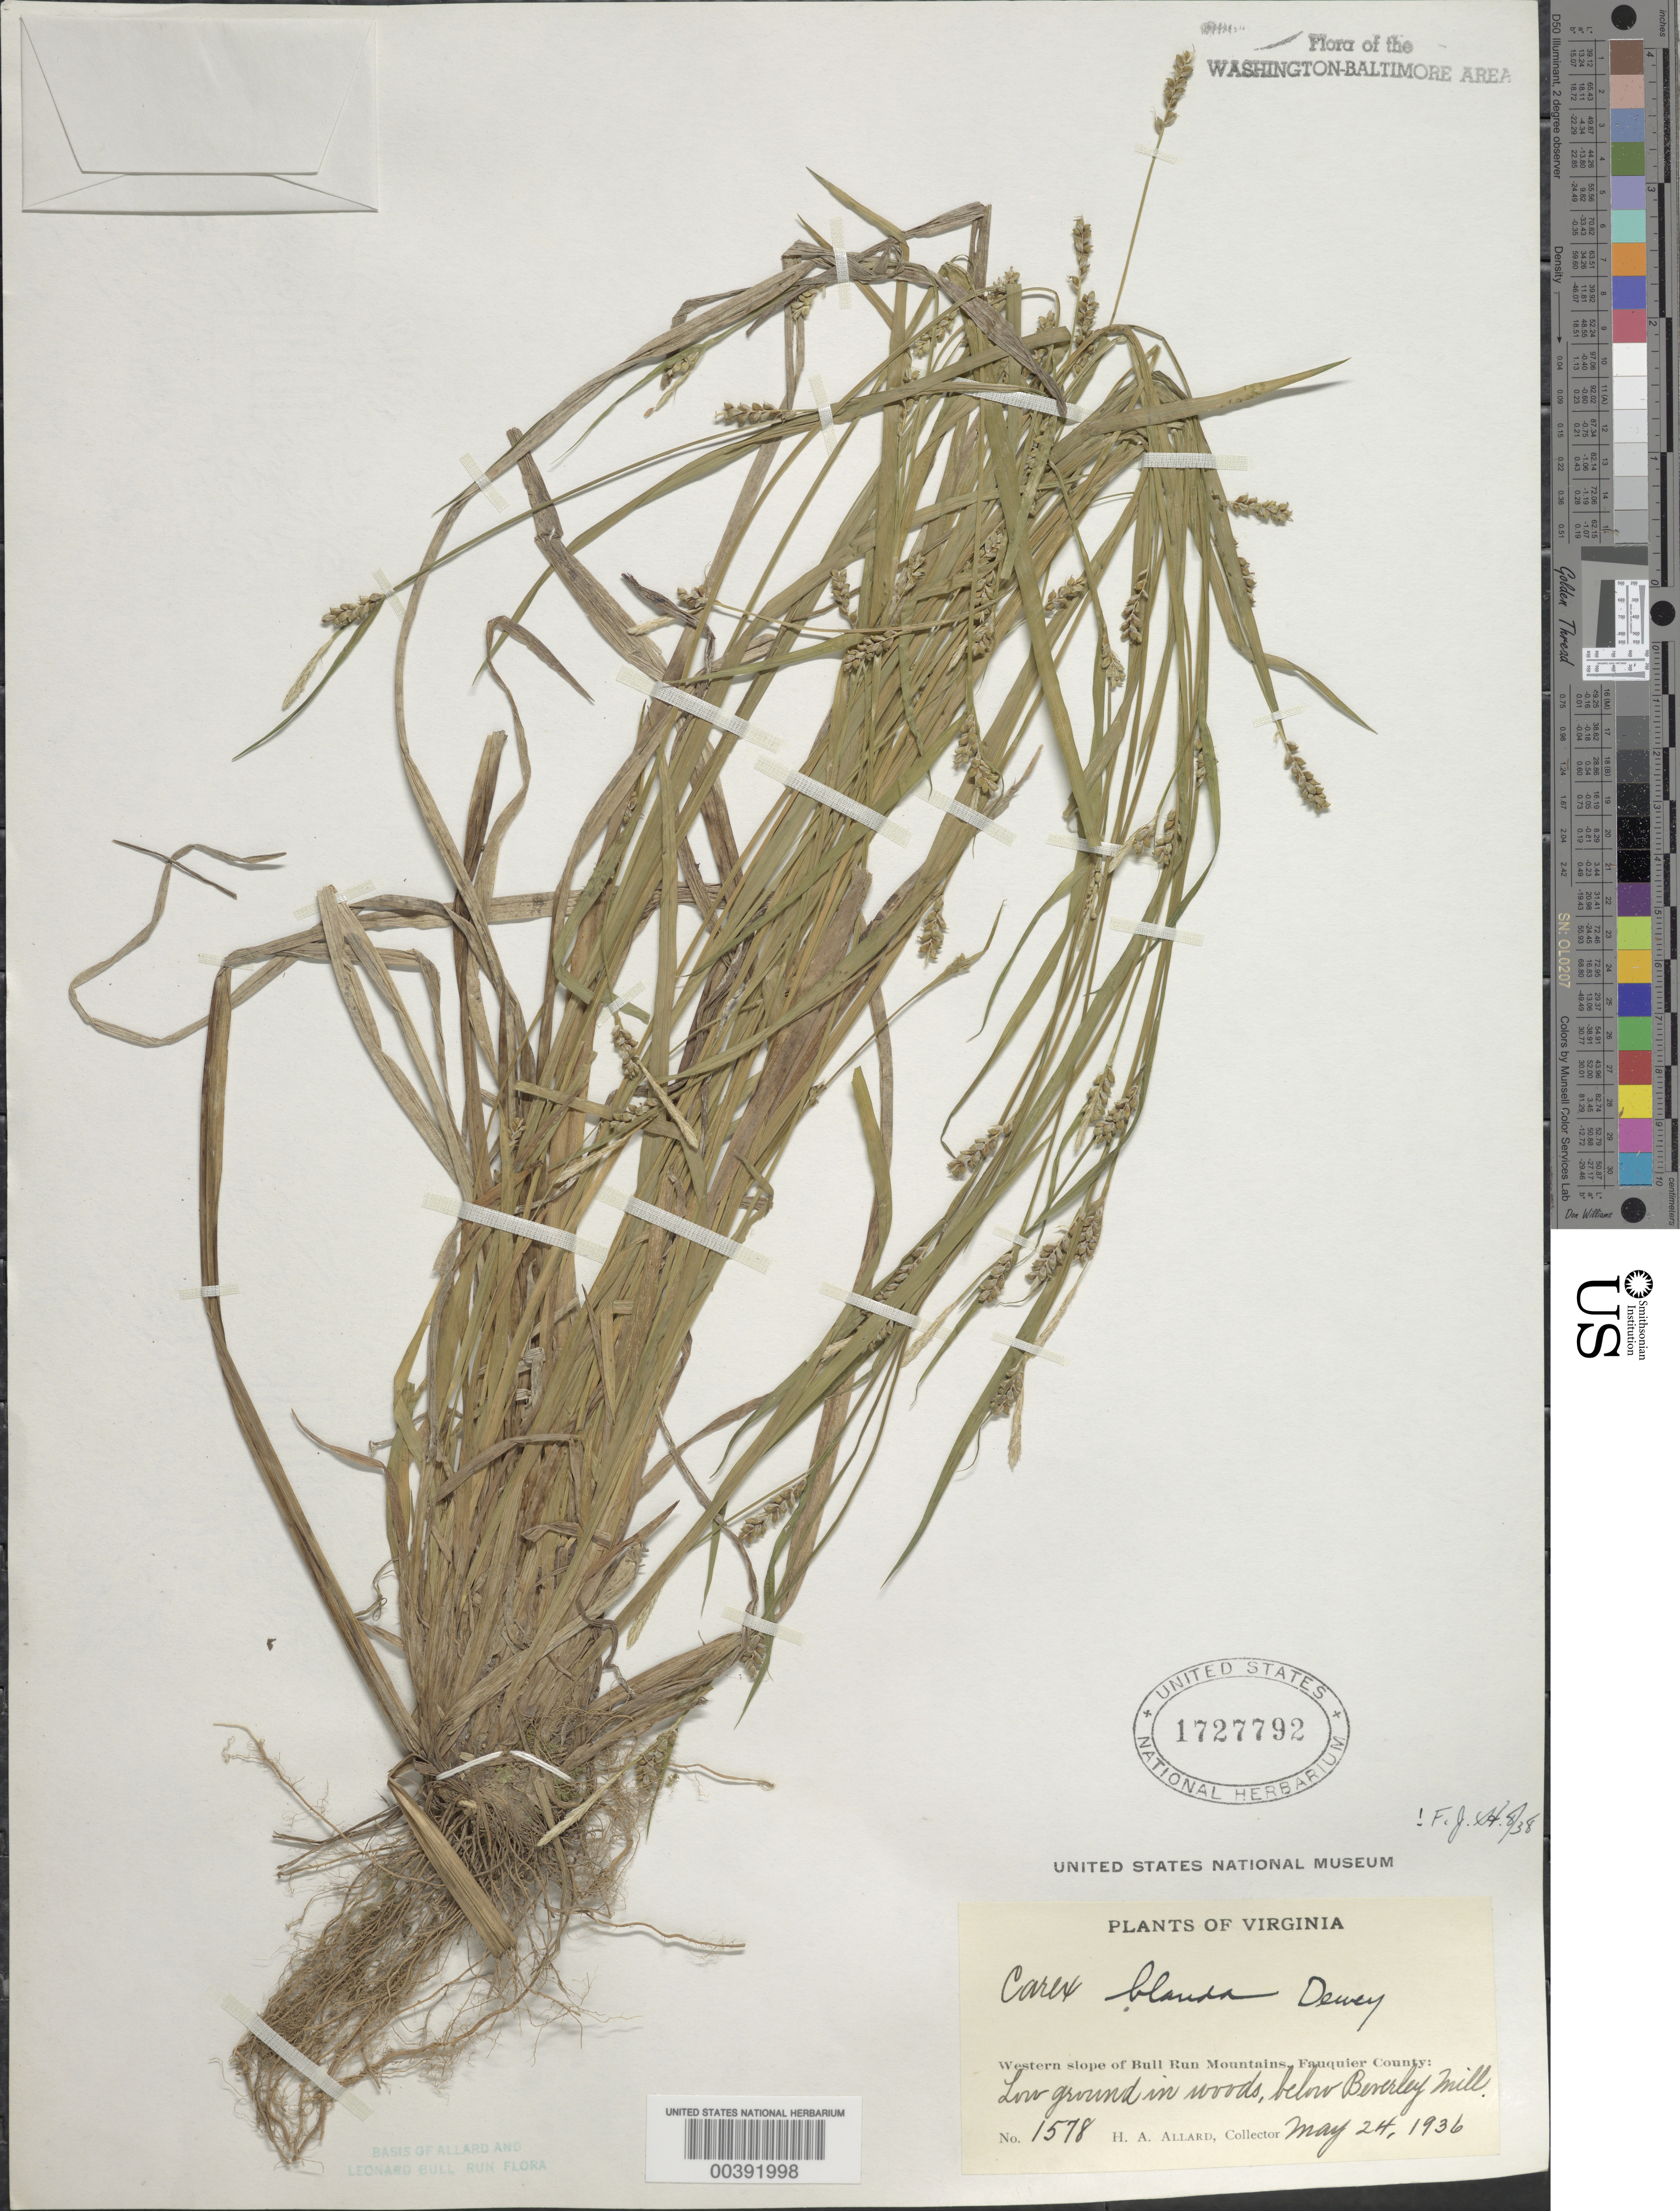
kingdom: Plantae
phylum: Tracheophyta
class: Liliopsida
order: Poales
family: Cyperaceae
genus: Carex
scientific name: Carex blanda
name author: Dewey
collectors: H. A. Allard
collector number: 1578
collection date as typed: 24 May 1936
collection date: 1936-05-24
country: United States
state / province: Virginia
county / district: Fauquier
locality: Below Beverley Mill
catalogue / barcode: US 1727792